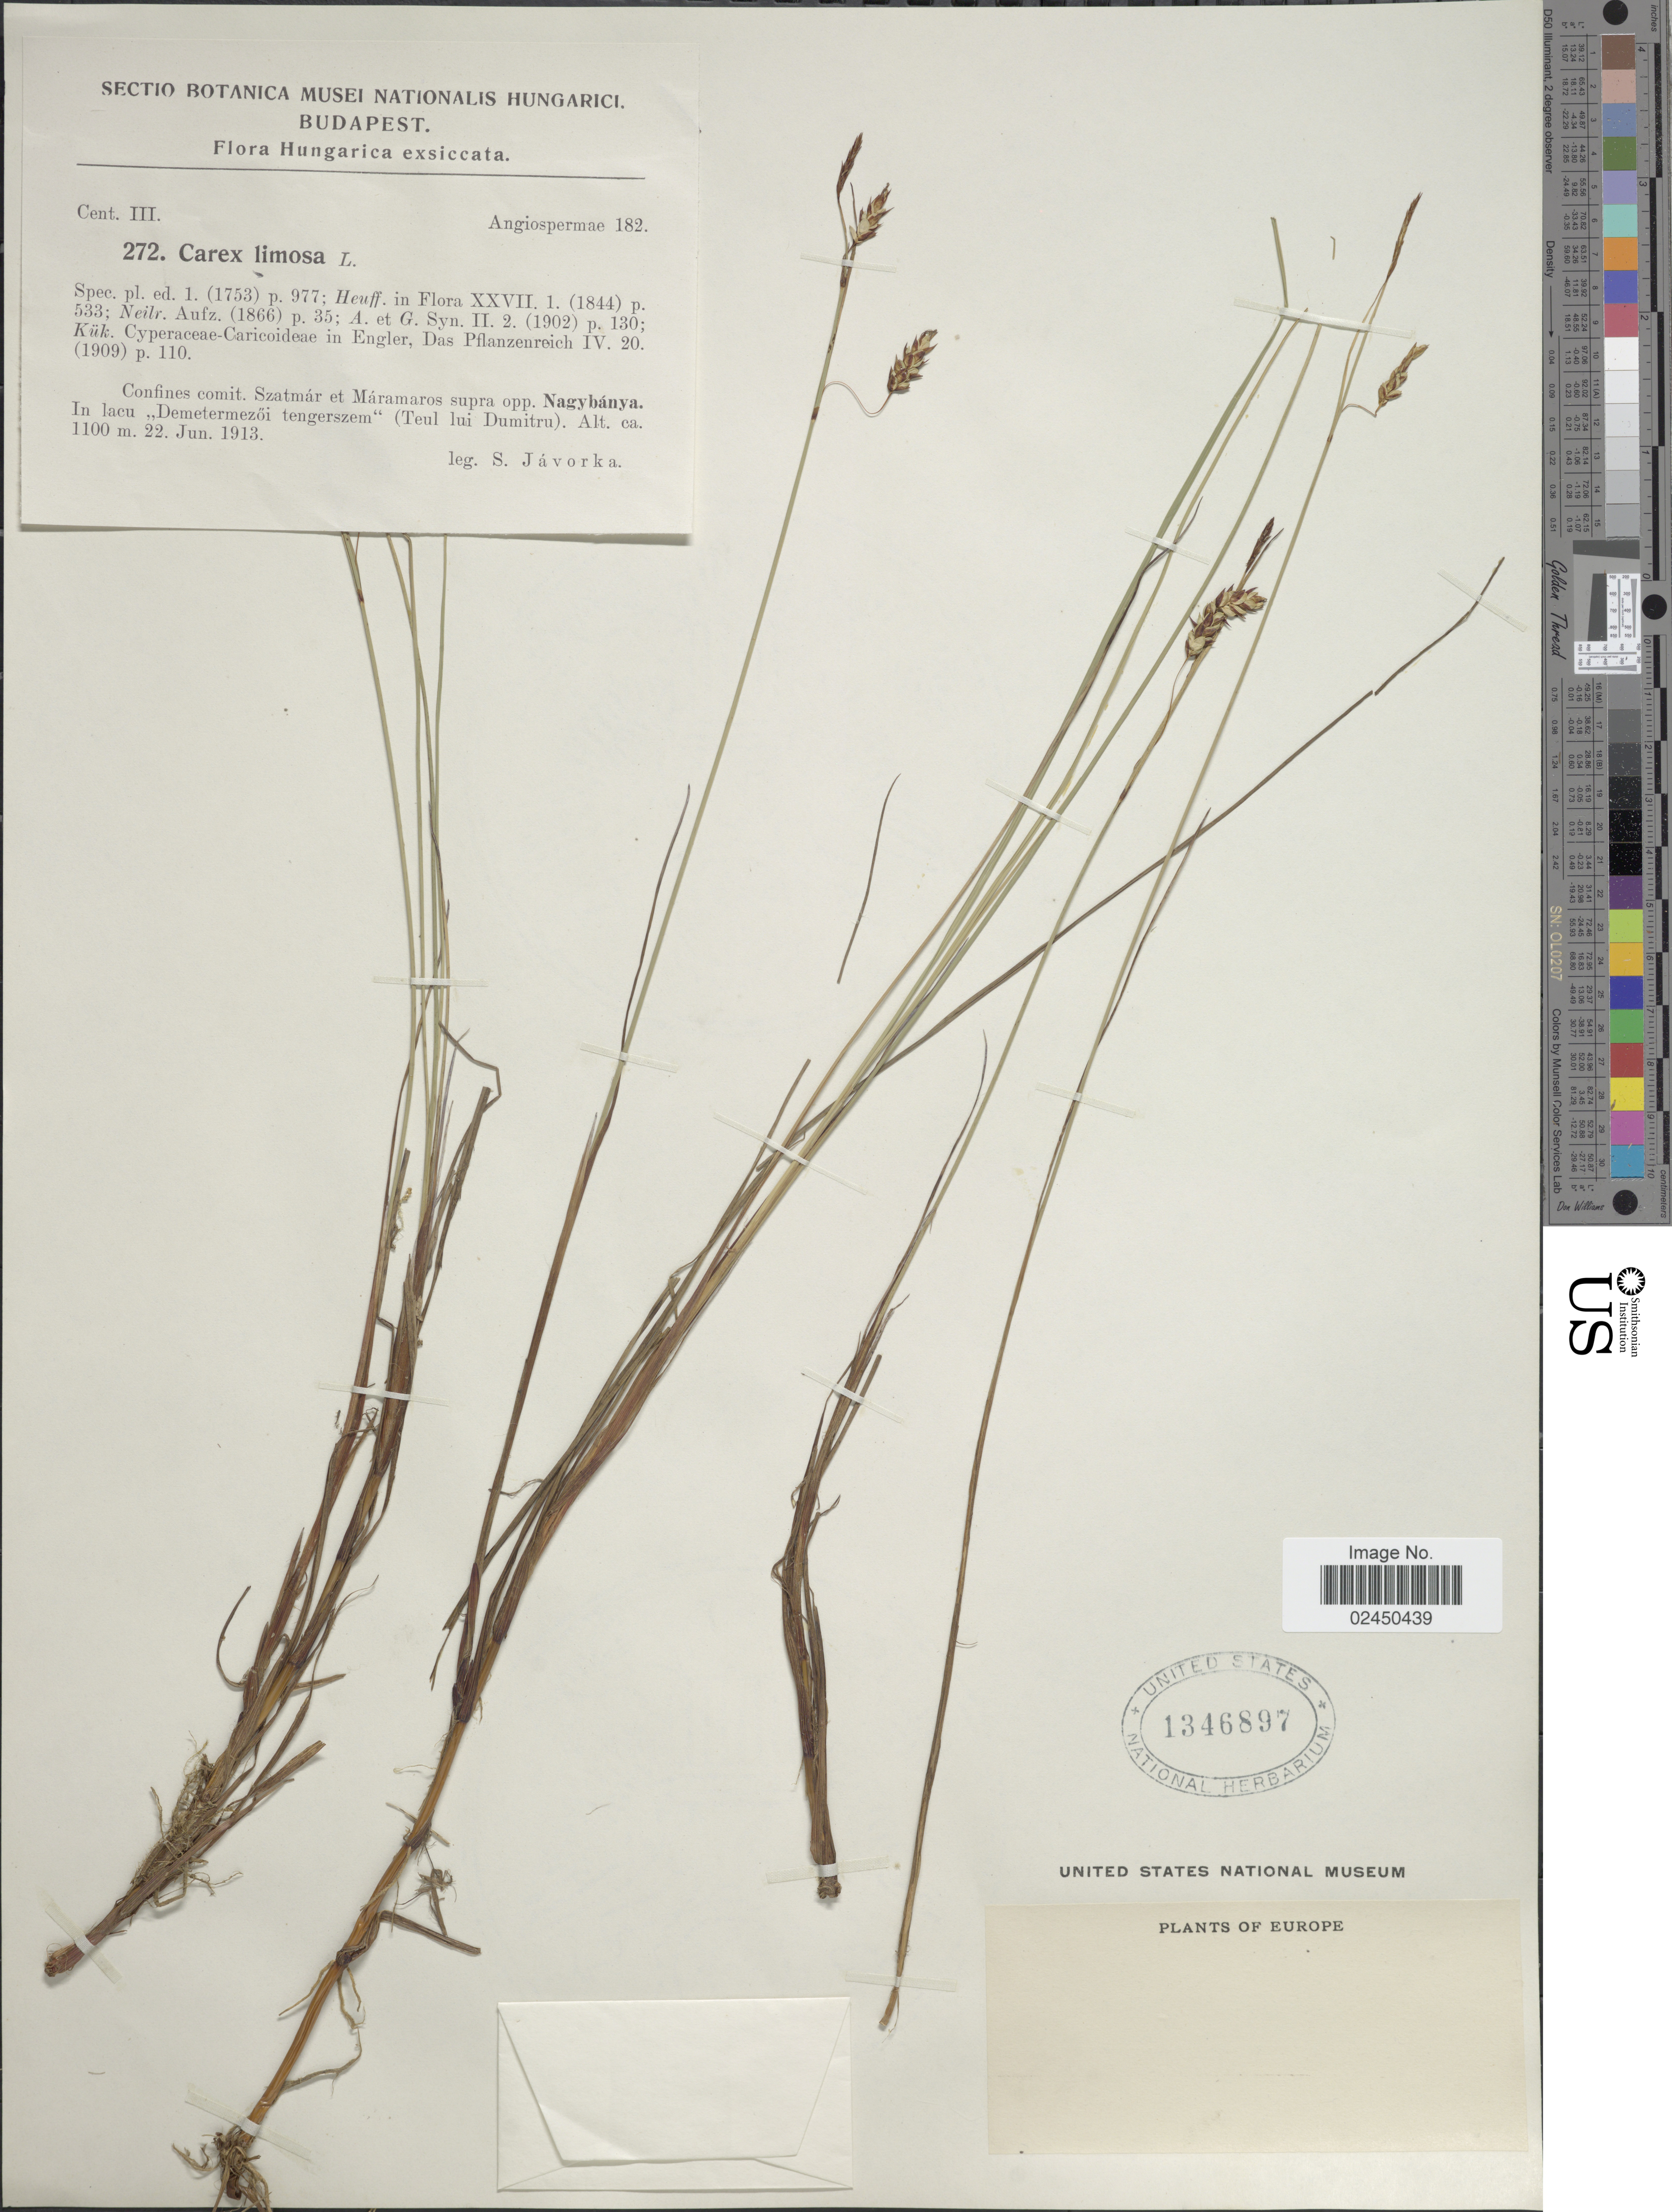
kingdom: Plantae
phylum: Tracheophyta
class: Liliopsida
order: Poales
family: Cyperaceae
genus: Carex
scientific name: Carex limosa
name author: L.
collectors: S. Javorka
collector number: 272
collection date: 1913-06-22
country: Hungary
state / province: Budapest, Capital District of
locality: Confines comit, Szatmar et Maramaros supra opp. Nagybanya, In lacu, Demetermezoi tengerszem (Teul lui Dumitru)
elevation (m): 1100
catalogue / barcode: US 1346897